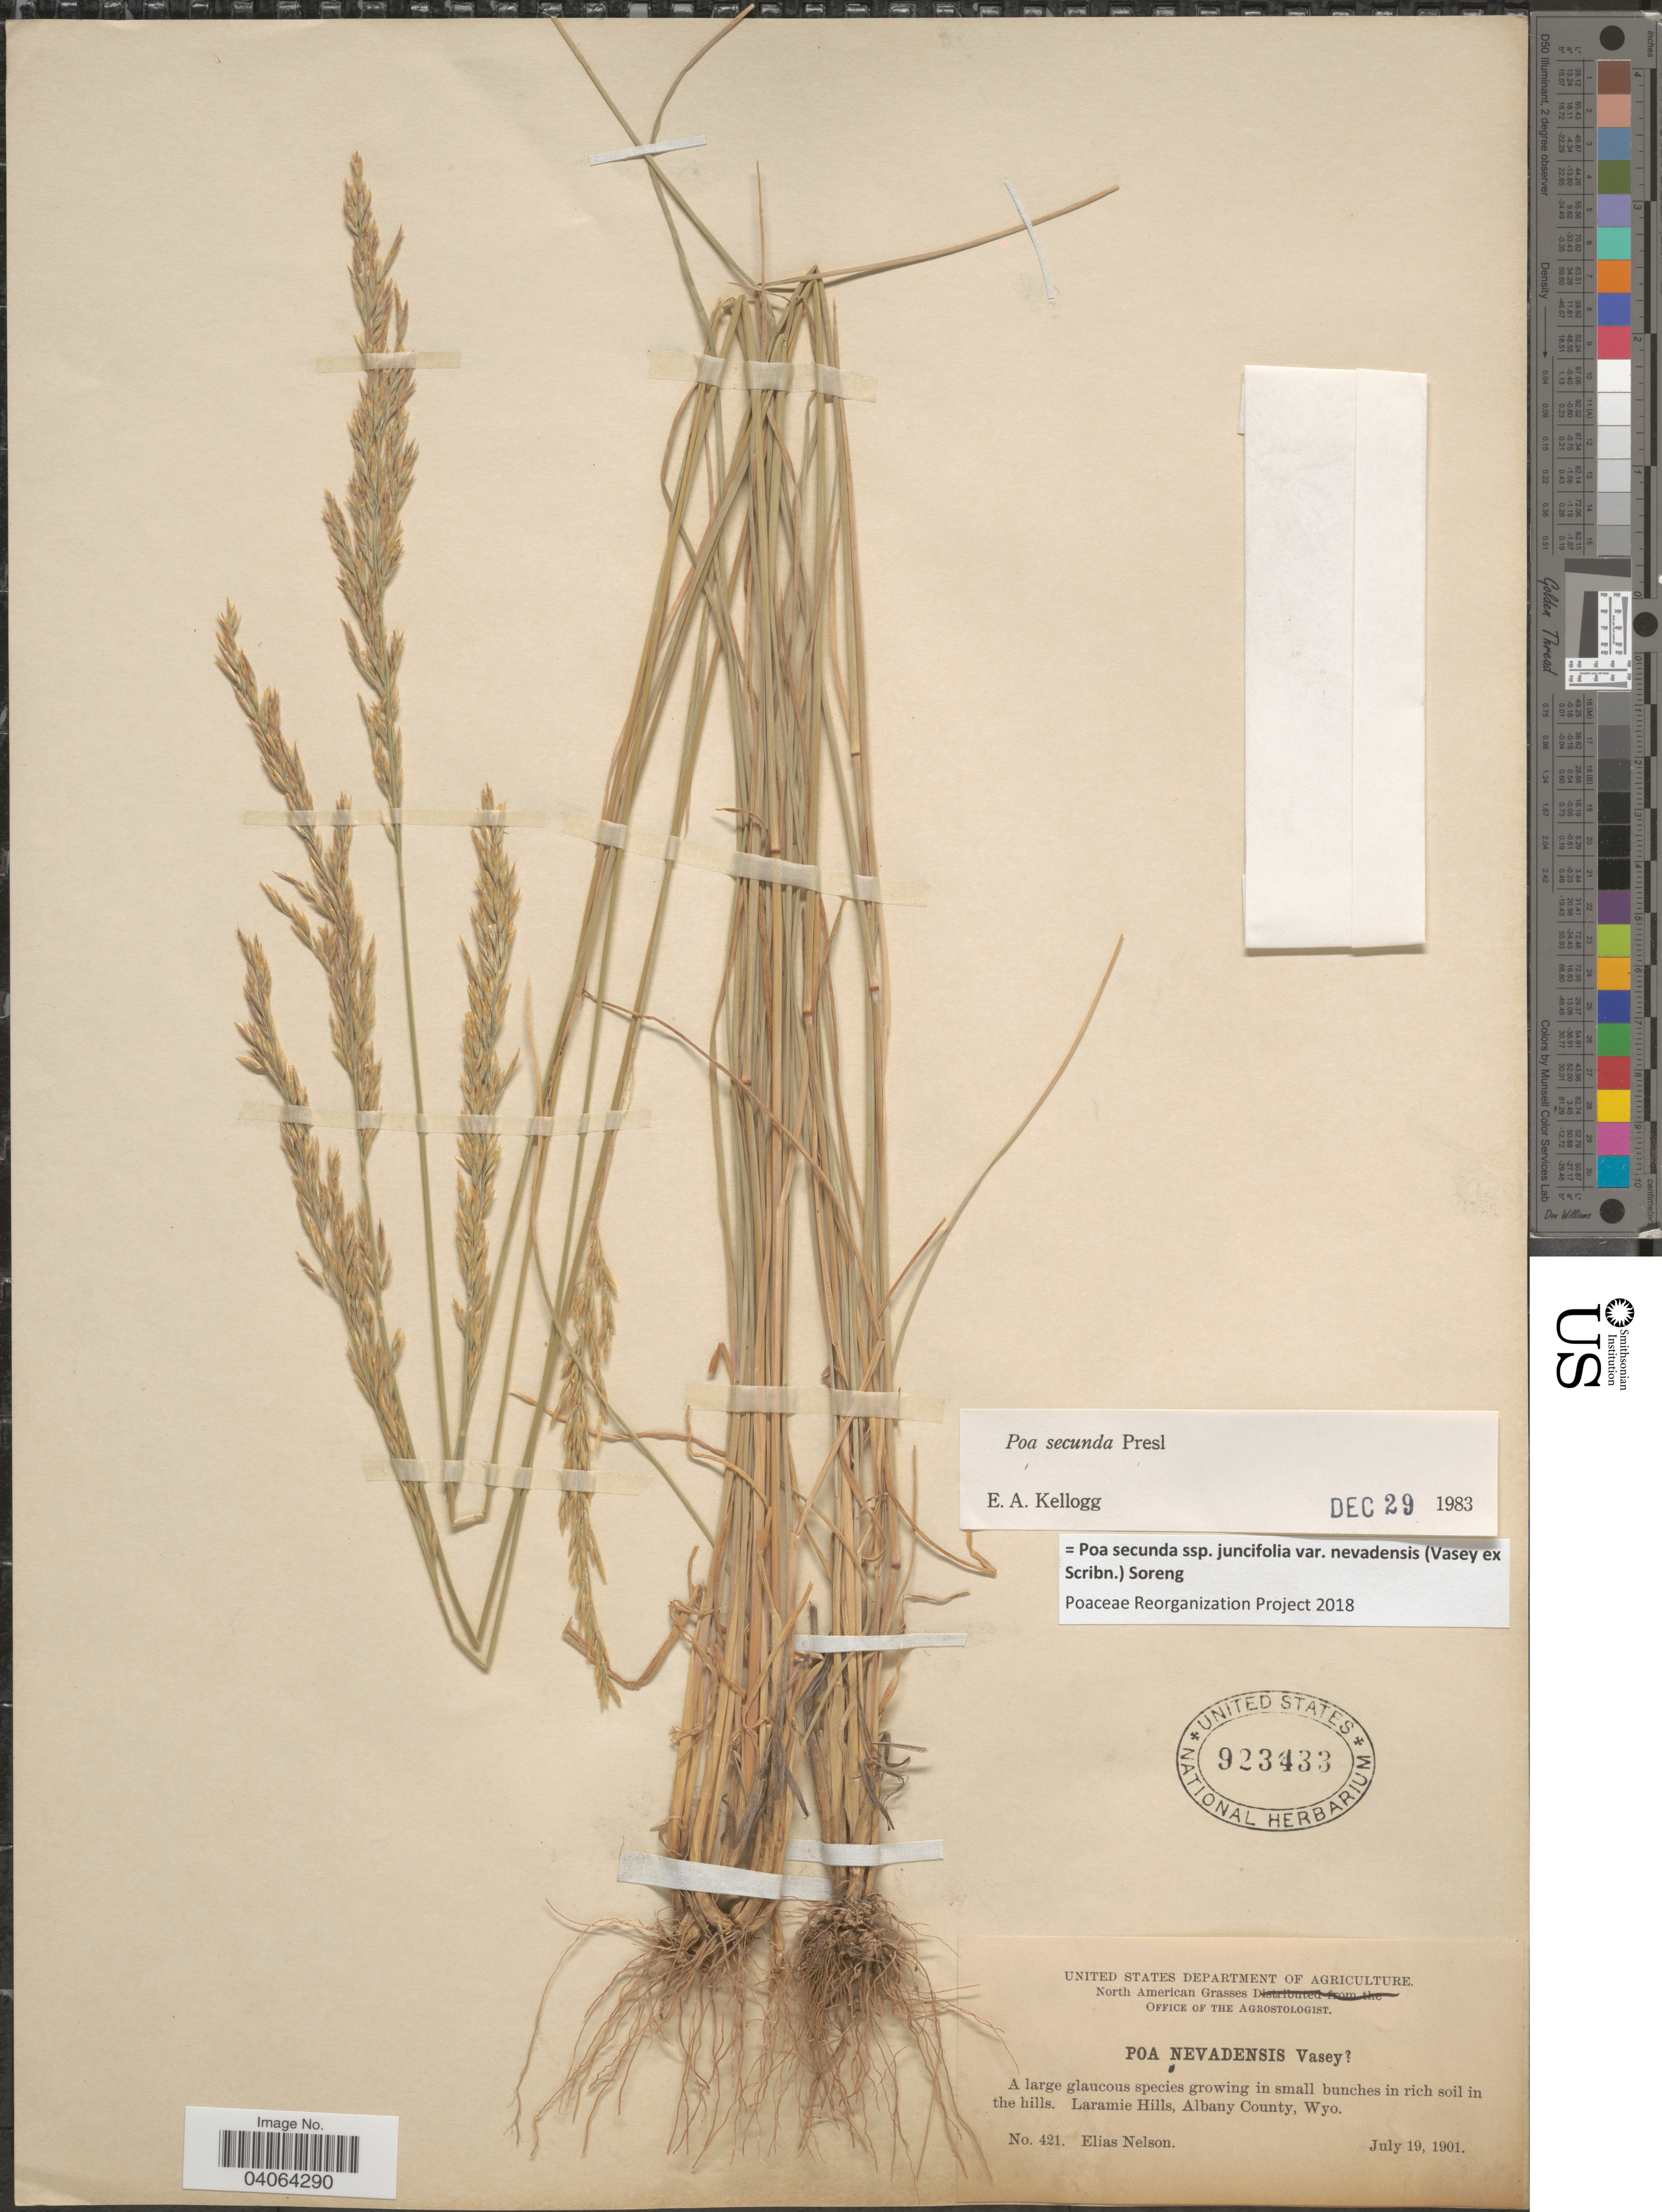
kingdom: Plantae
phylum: Tracheophyta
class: Liliopsida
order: Poales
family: Poaceae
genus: Poa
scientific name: Poa secunda subsp. juncifolia var. nevadensis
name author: (Vasey ex Scribn.) Soreng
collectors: E. Nelson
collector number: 421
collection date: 1901-07-19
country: United States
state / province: Wyoming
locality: A large flaucous species growing in small bunches in rich soil in the hills. Laramie Hills, Albany County.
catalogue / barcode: US 923433